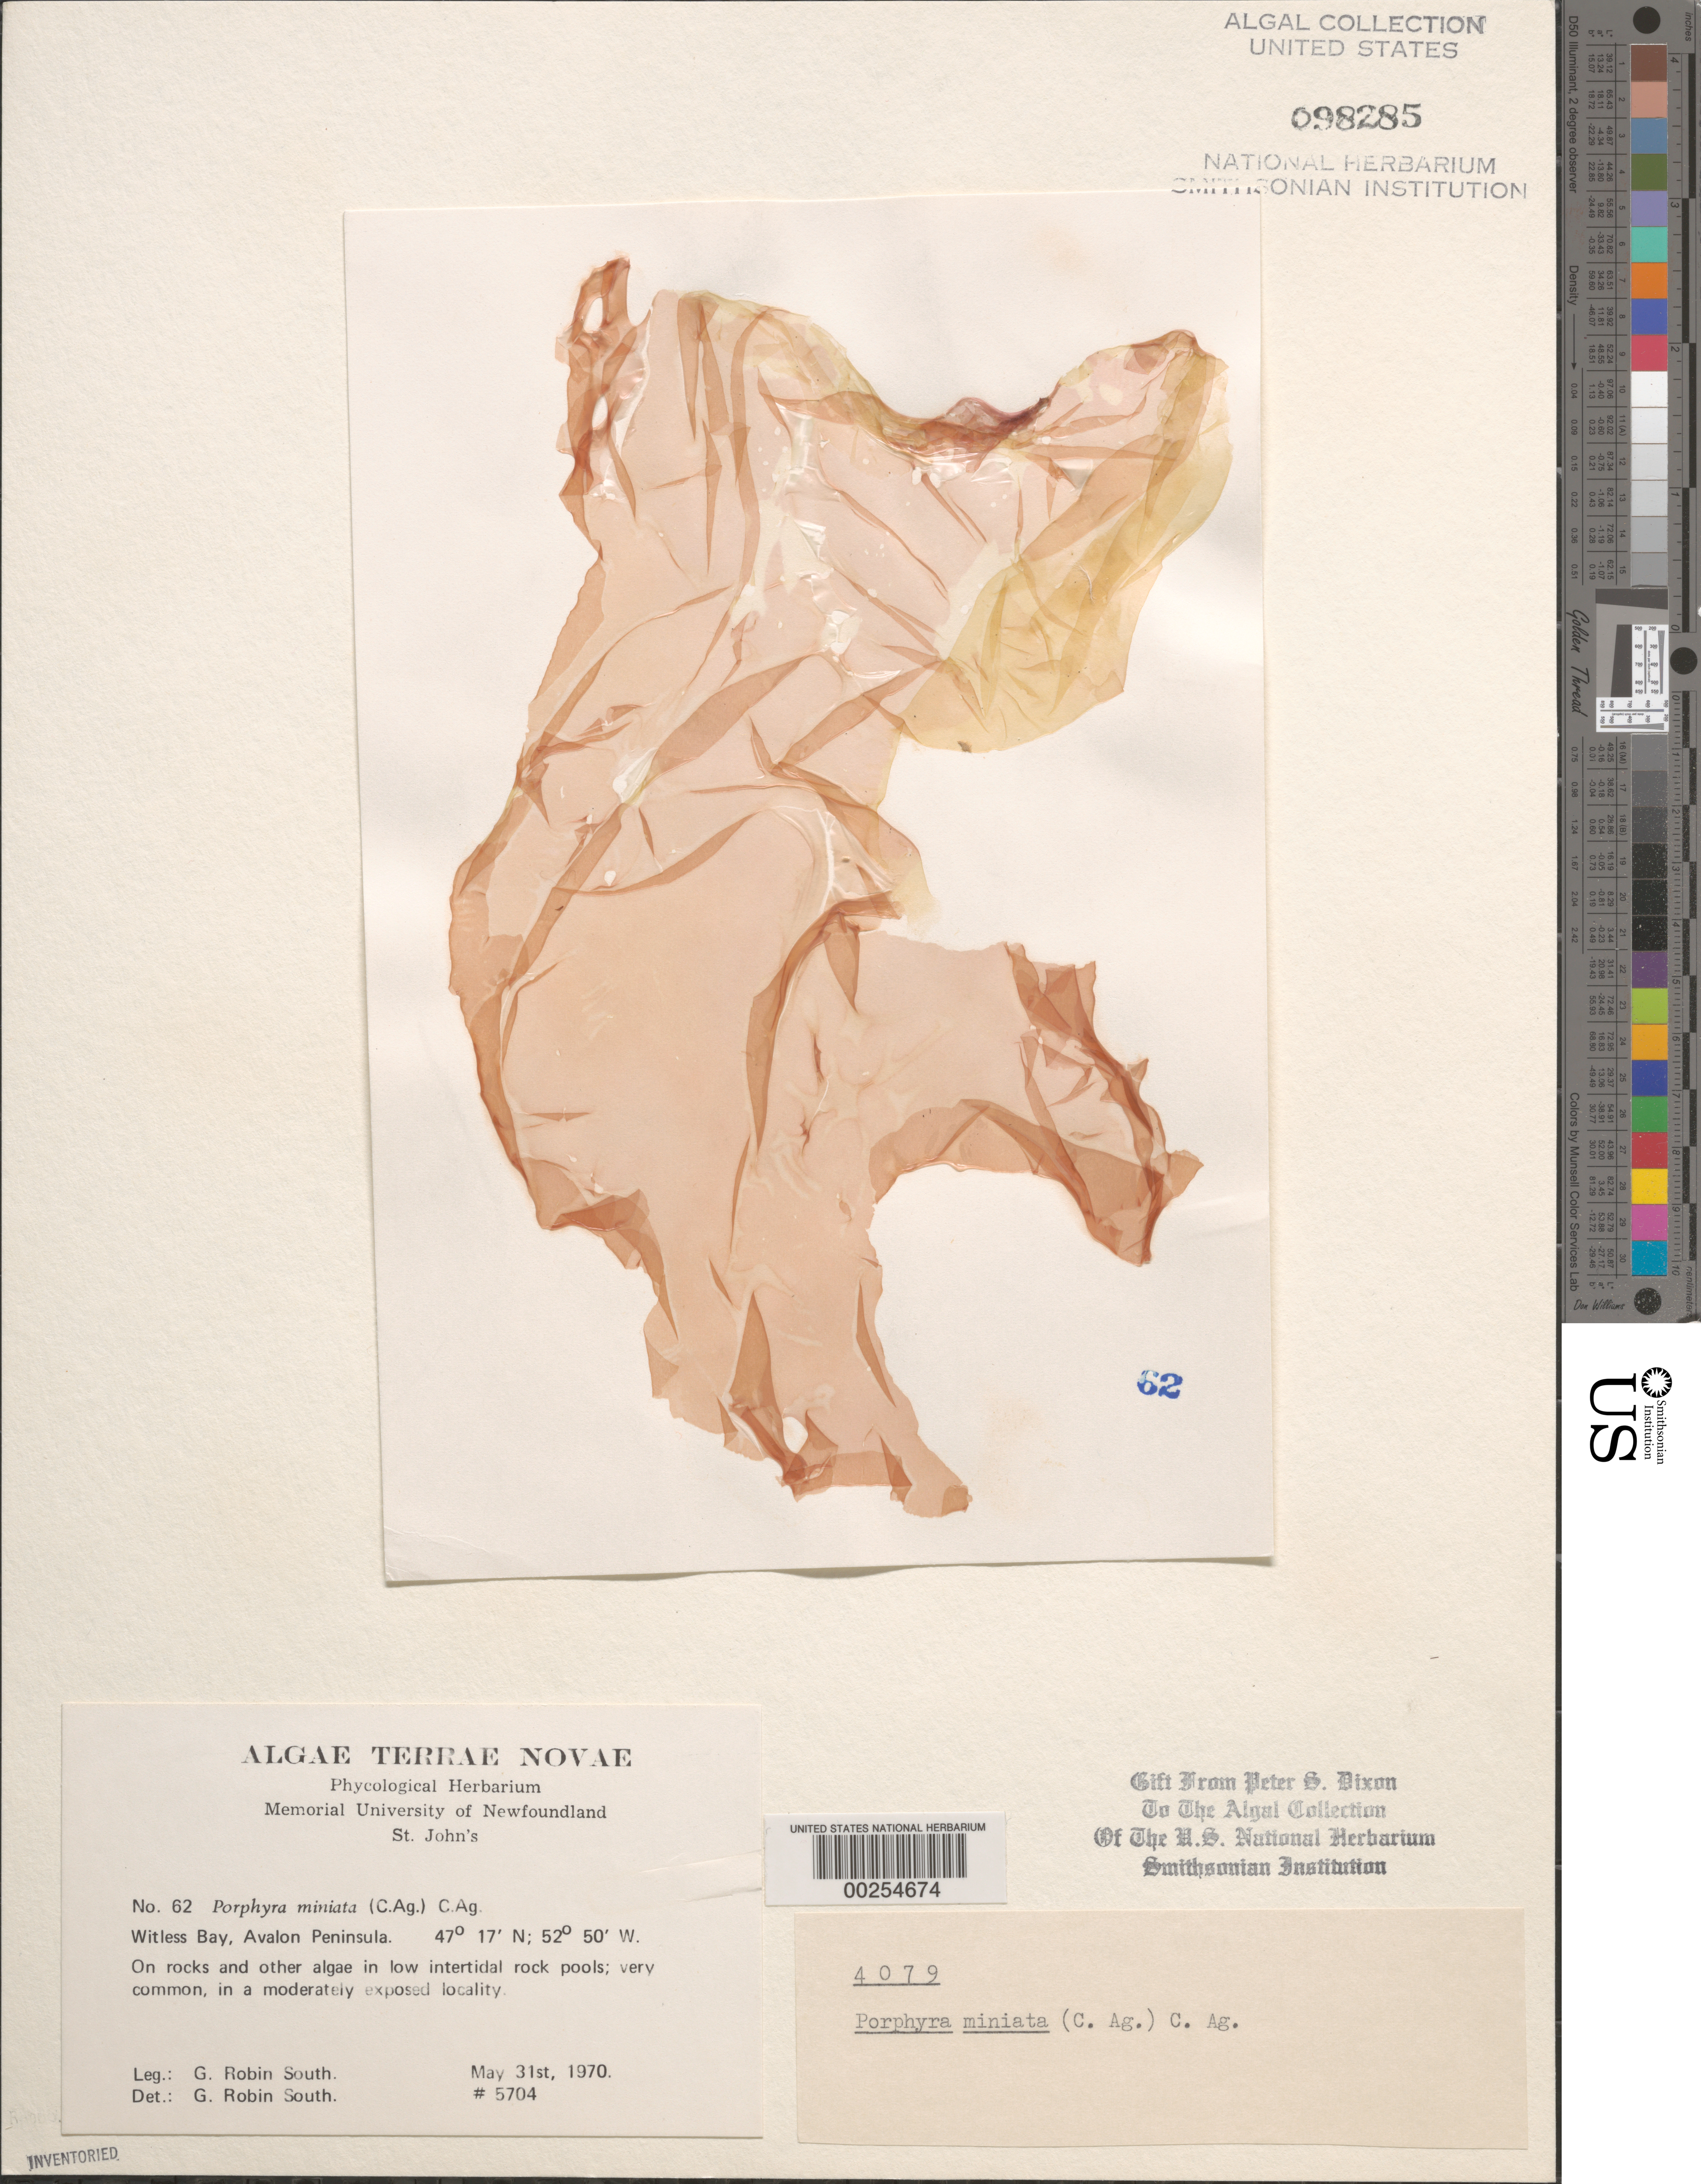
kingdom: Plantae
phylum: Rhodophyta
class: Bangiophyceae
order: Bangiales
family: Bangiaceae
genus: Wildemania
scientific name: Wildemania miniata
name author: (C. Agardh) Foslie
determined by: Algae name updating Project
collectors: G. R. South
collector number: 5704 & PSD 4079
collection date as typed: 31 May 1970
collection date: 1970-05-31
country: Canada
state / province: Newfoundland and Labrador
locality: Witless Bay, Avalon Peninsula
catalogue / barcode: US 98285